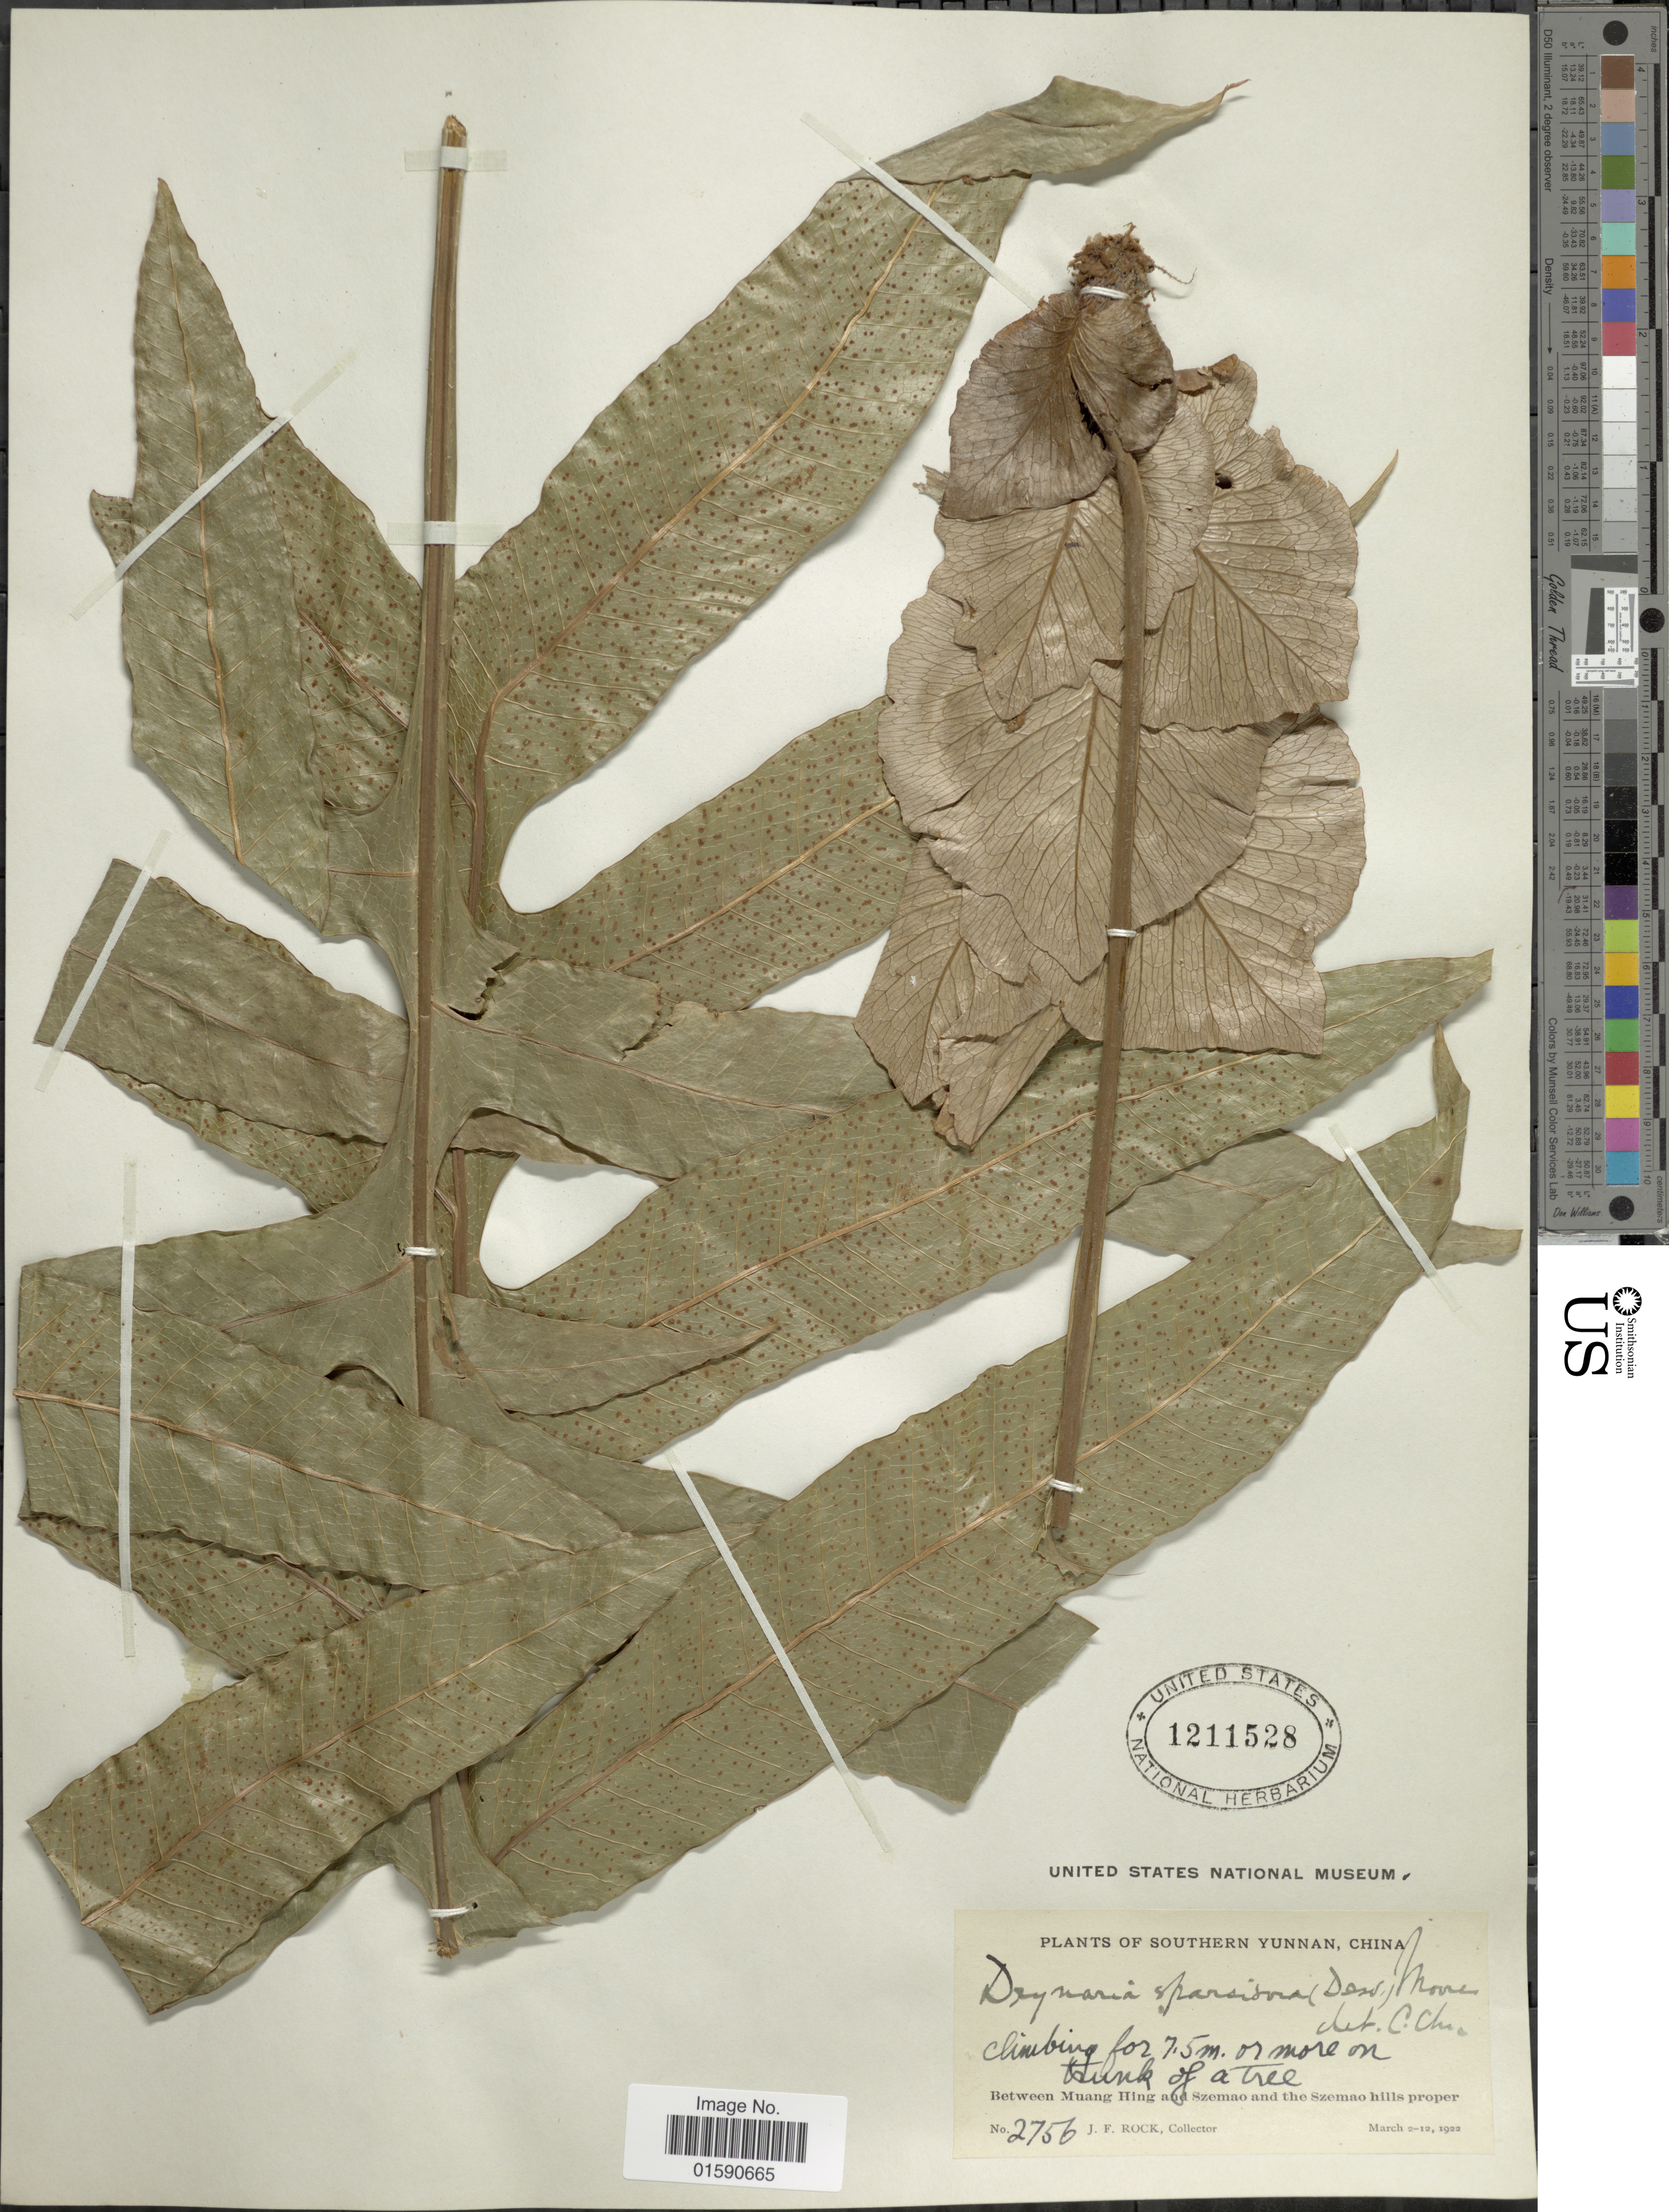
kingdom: Plantae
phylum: Tracheophyta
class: Polypodiopsida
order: Polypodiales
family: Polypodiaceae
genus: Drynaria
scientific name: Drynaria sparsisora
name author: (Desu.) T. Moore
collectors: J. Rock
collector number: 2756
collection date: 1922-03-02/1922-03-12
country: China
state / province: Yunnan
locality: Between Munag Hing and Szemao and the Szemao hills proper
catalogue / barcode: US 1211528